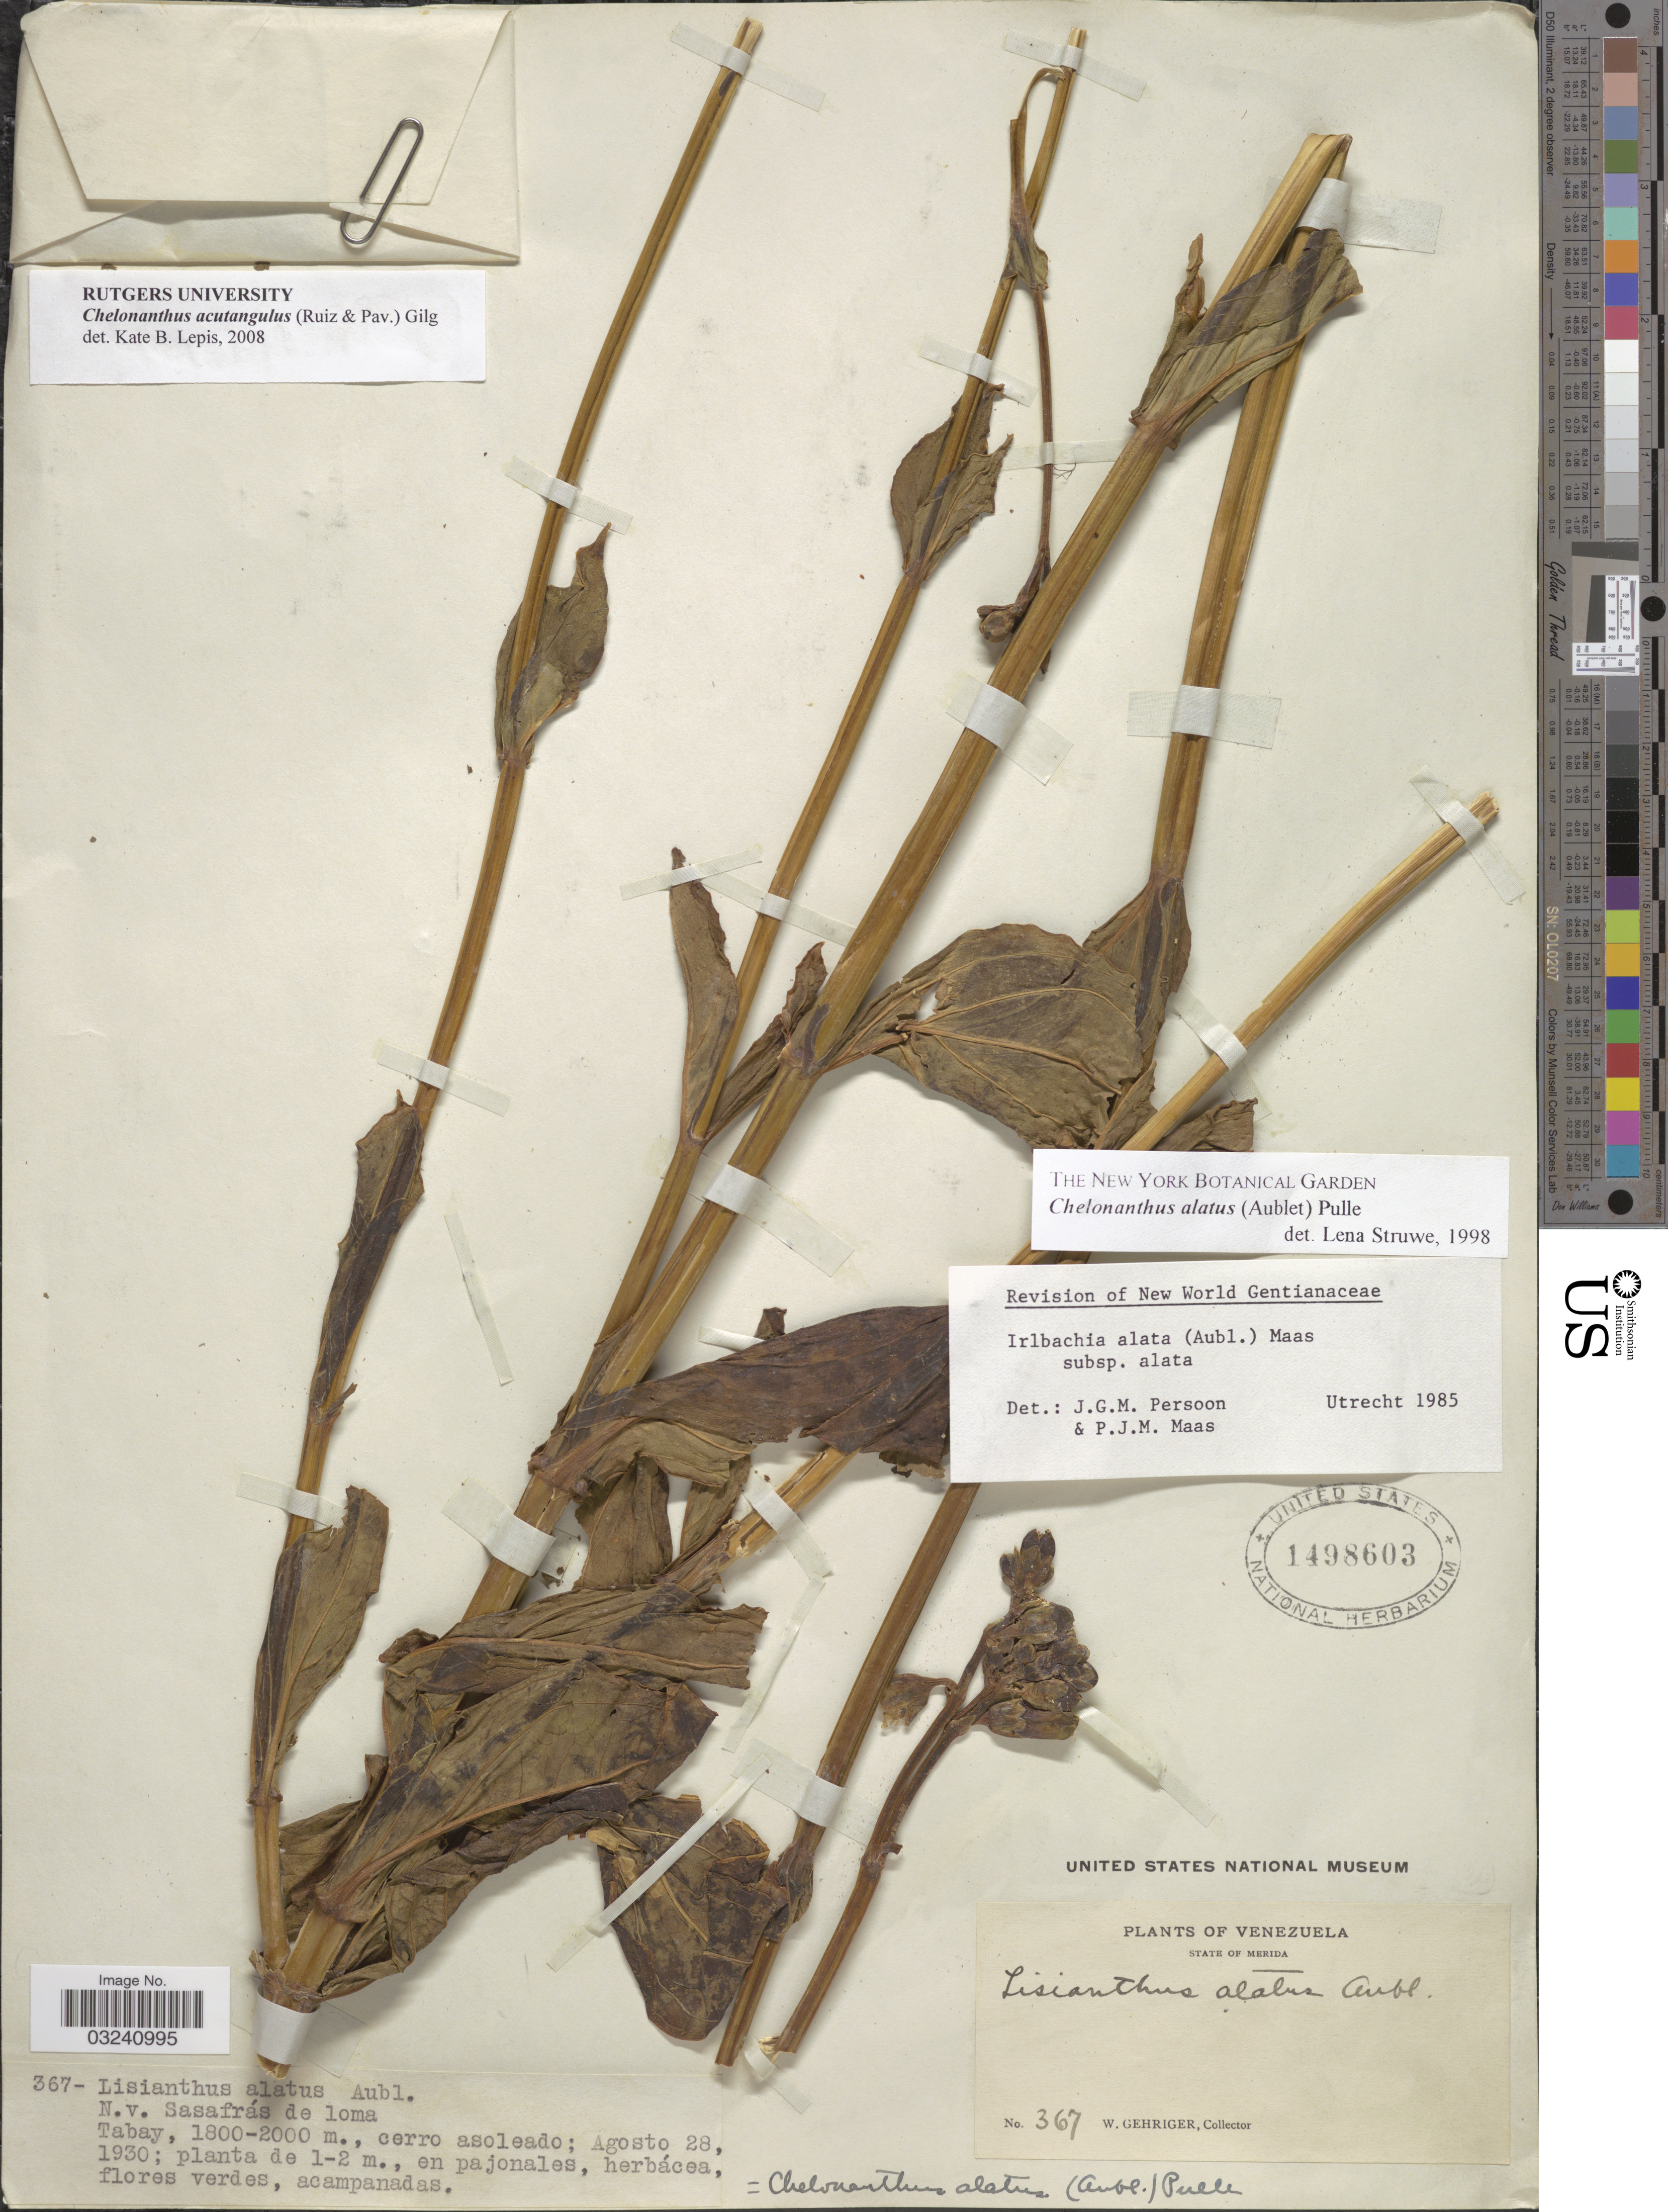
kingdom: Plantae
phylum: Tracheophyta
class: Magnoliopsida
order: Gentianales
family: Gentianaceae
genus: Chelonanthus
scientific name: Chelonanthus acutangulus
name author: (Ruiz & Pav.) Gilg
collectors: W. Gehriger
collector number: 367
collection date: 1930-08-28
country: Venezuela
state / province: Mérida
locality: Tabay.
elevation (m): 1800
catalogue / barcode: US 1498603